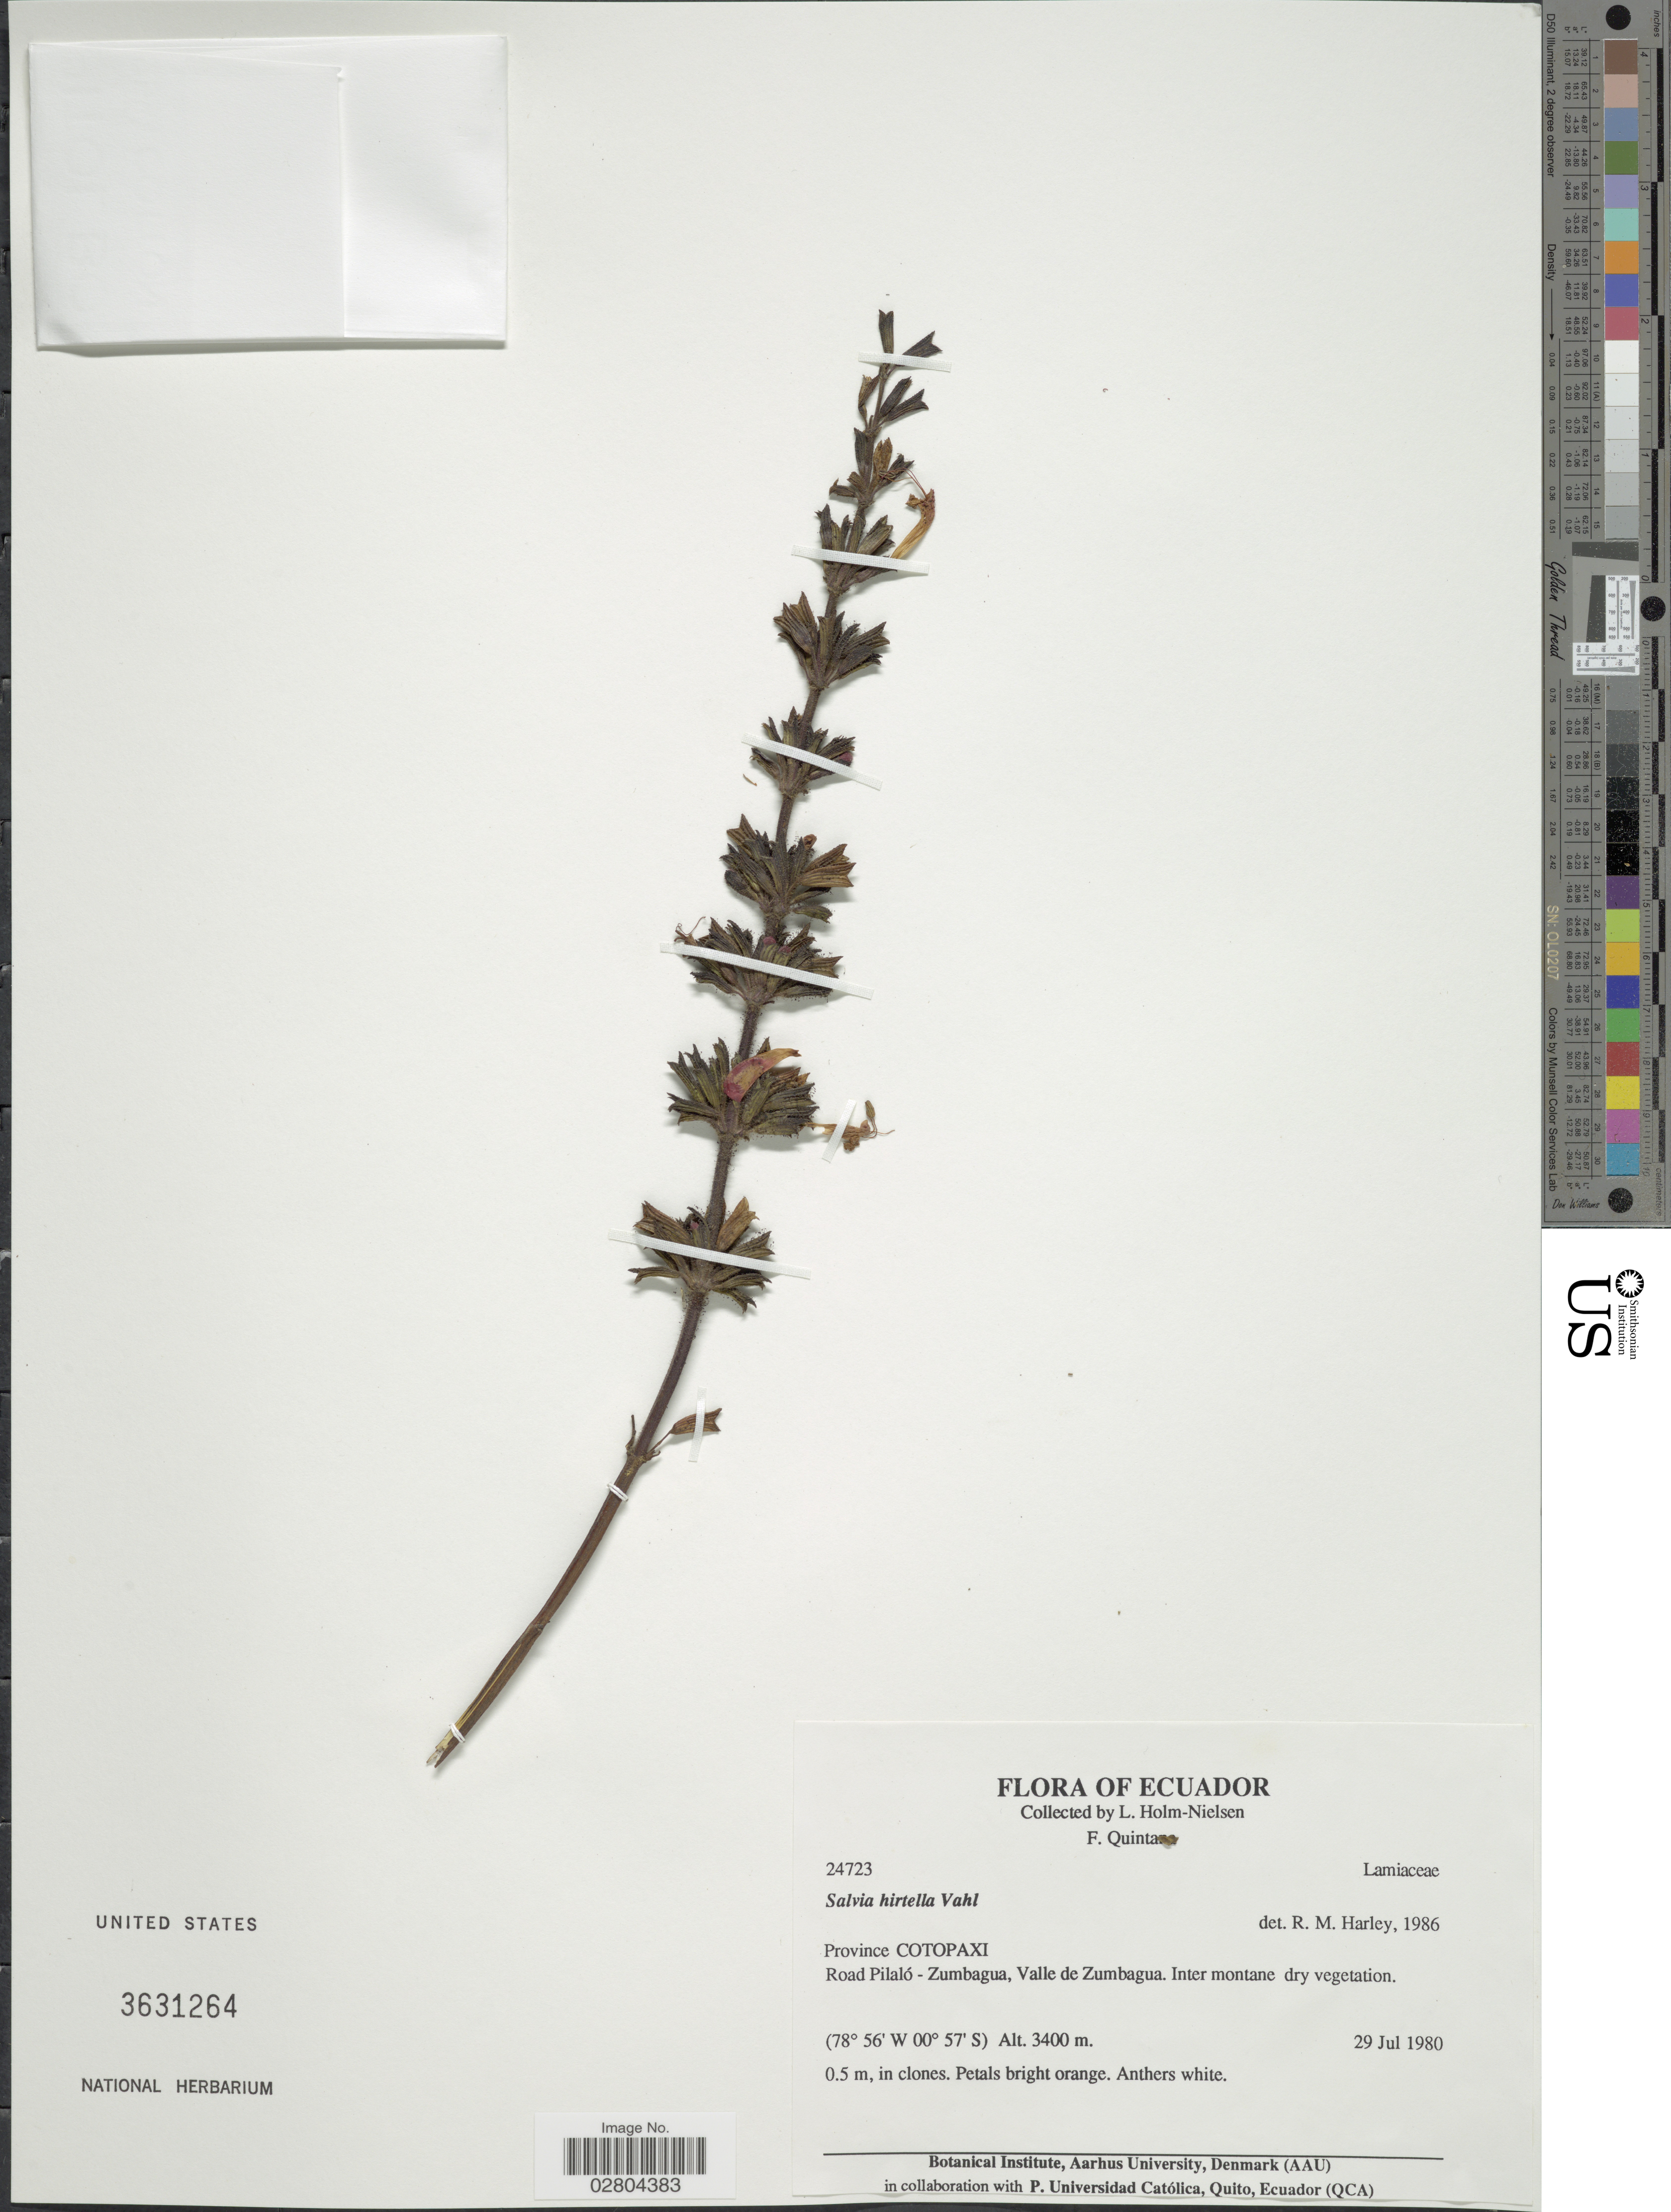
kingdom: Plantae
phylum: Tracheophyta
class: Magnoliopsida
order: Lamiales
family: Lamiaceae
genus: Salvia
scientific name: Salvia hirtella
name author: Vahl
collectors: L. Holm-Nielsen & F. Quinta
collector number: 24723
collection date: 1980-07-29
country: Ecuador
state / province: Cotopaxi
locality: Road Pilaló- Zumbagua, Valle de Zumbagua.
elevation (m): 3400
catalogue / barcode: US 3631264